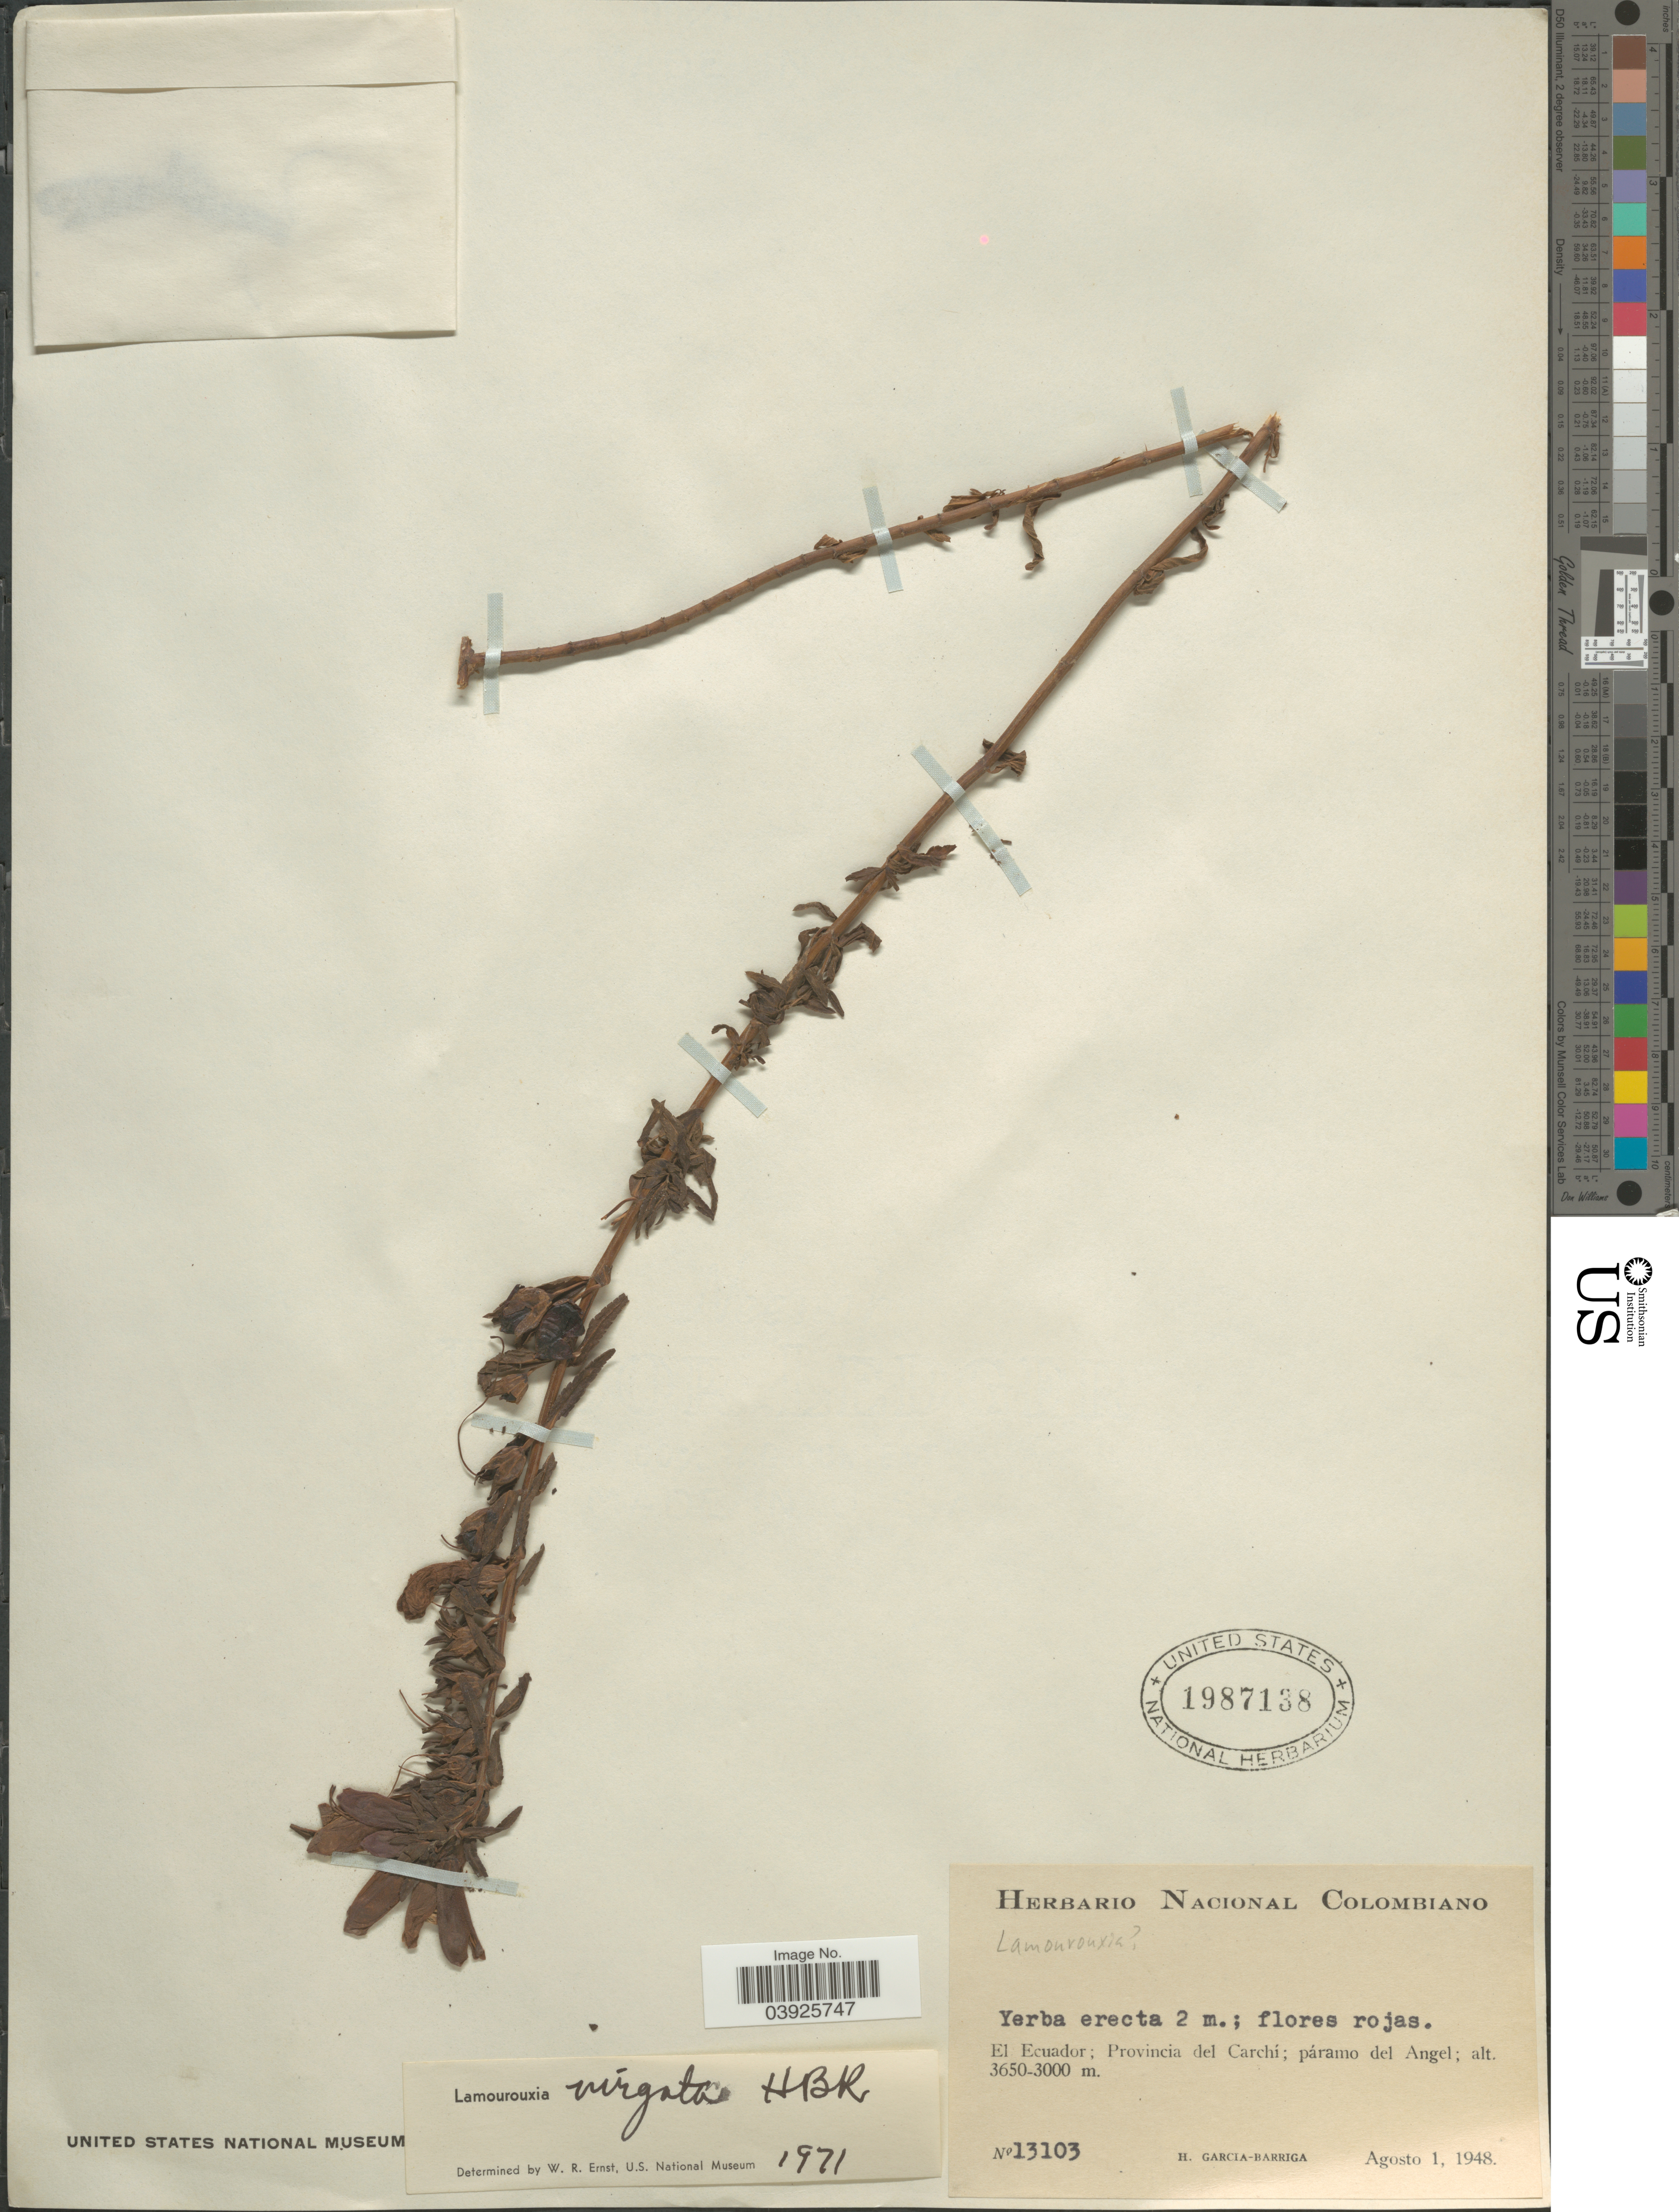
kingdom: Plantae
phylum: Tracheophyta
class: Magnoliopsida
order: Lamiales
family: Orobanchaceae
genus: Lamourouxia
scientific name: Lamourouxia virgata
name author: Kunth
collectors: H. García Barriga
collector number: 13103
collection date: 1948-08-01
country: Ecuador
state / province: Carchi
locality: Páramo del Angel.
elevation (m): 3000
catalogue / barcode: US 1987138